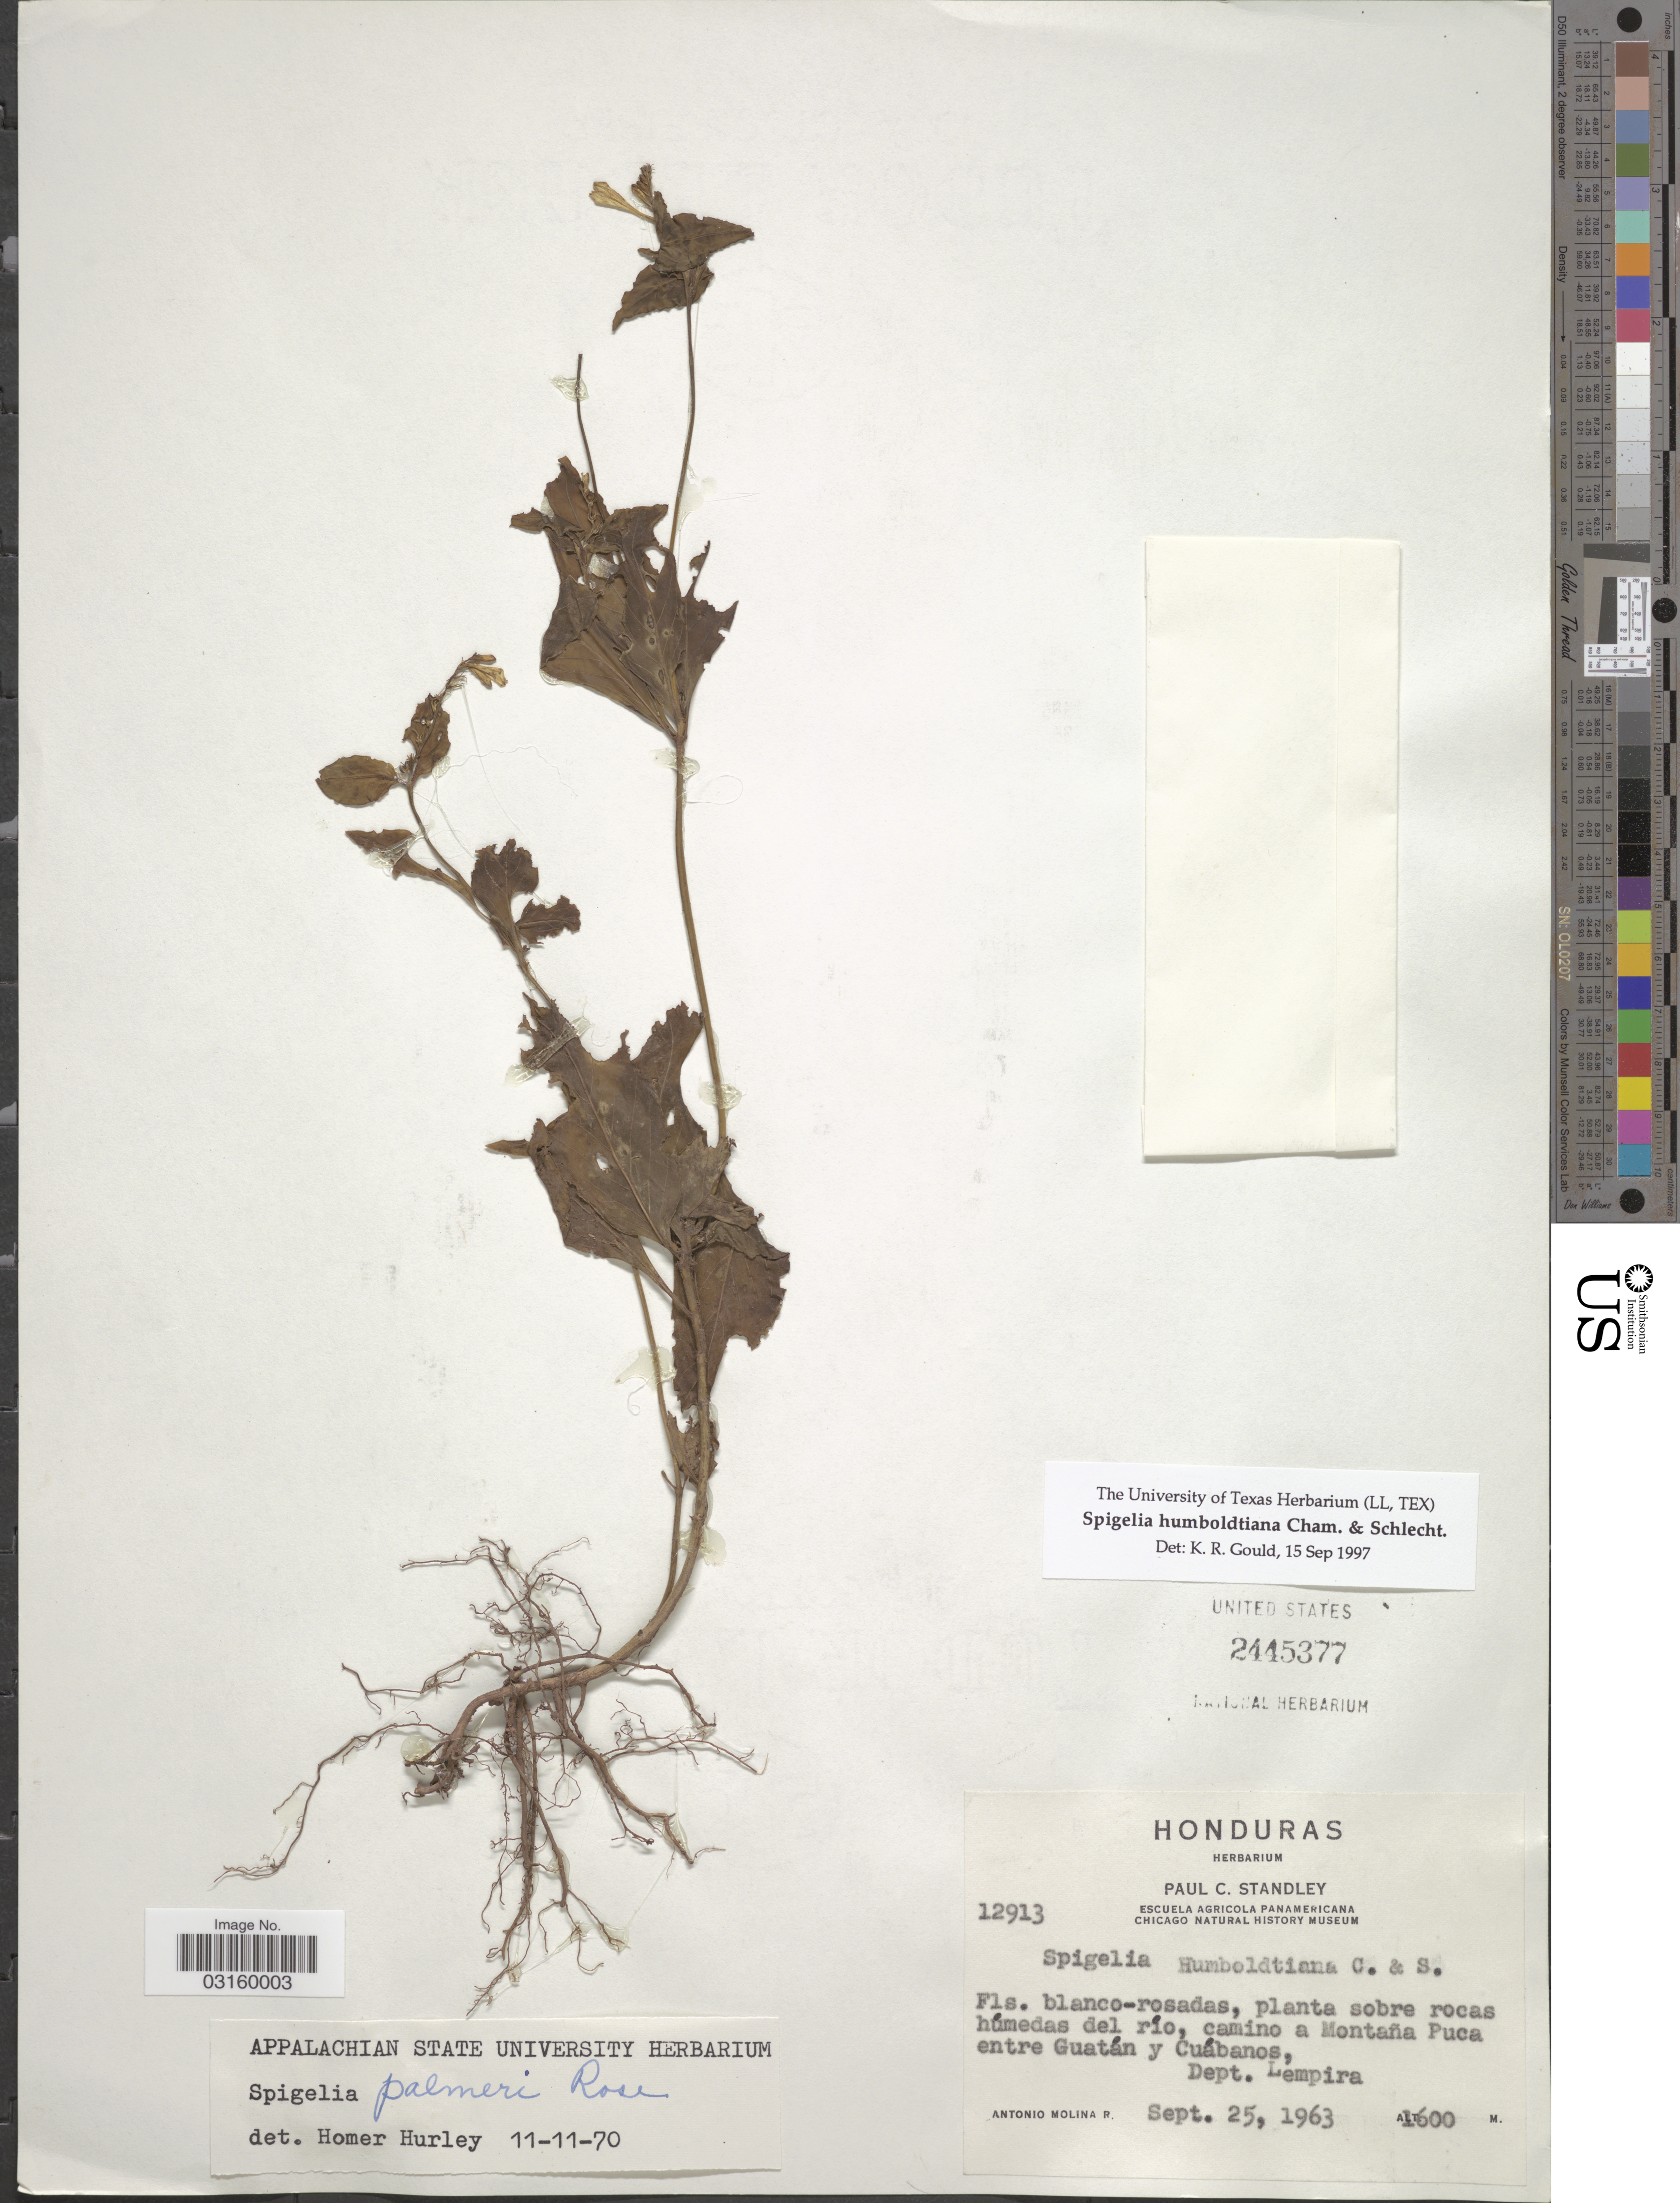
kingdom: Plantae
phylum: Tracheophyta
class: Magnoliopsida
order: Gentianales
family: Loganiaceae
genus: Spigelia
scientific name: Spigelia humboldtiana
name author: Cham. & Schltdl.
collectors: A. Molina R.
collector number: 12913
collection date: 1963-09-25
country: Honduras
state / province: Lempira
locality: Camino a Montaña Puca entre Guatán y Cuábanos, Dept. Lempira.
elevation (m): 1600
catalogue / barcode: US 2445377